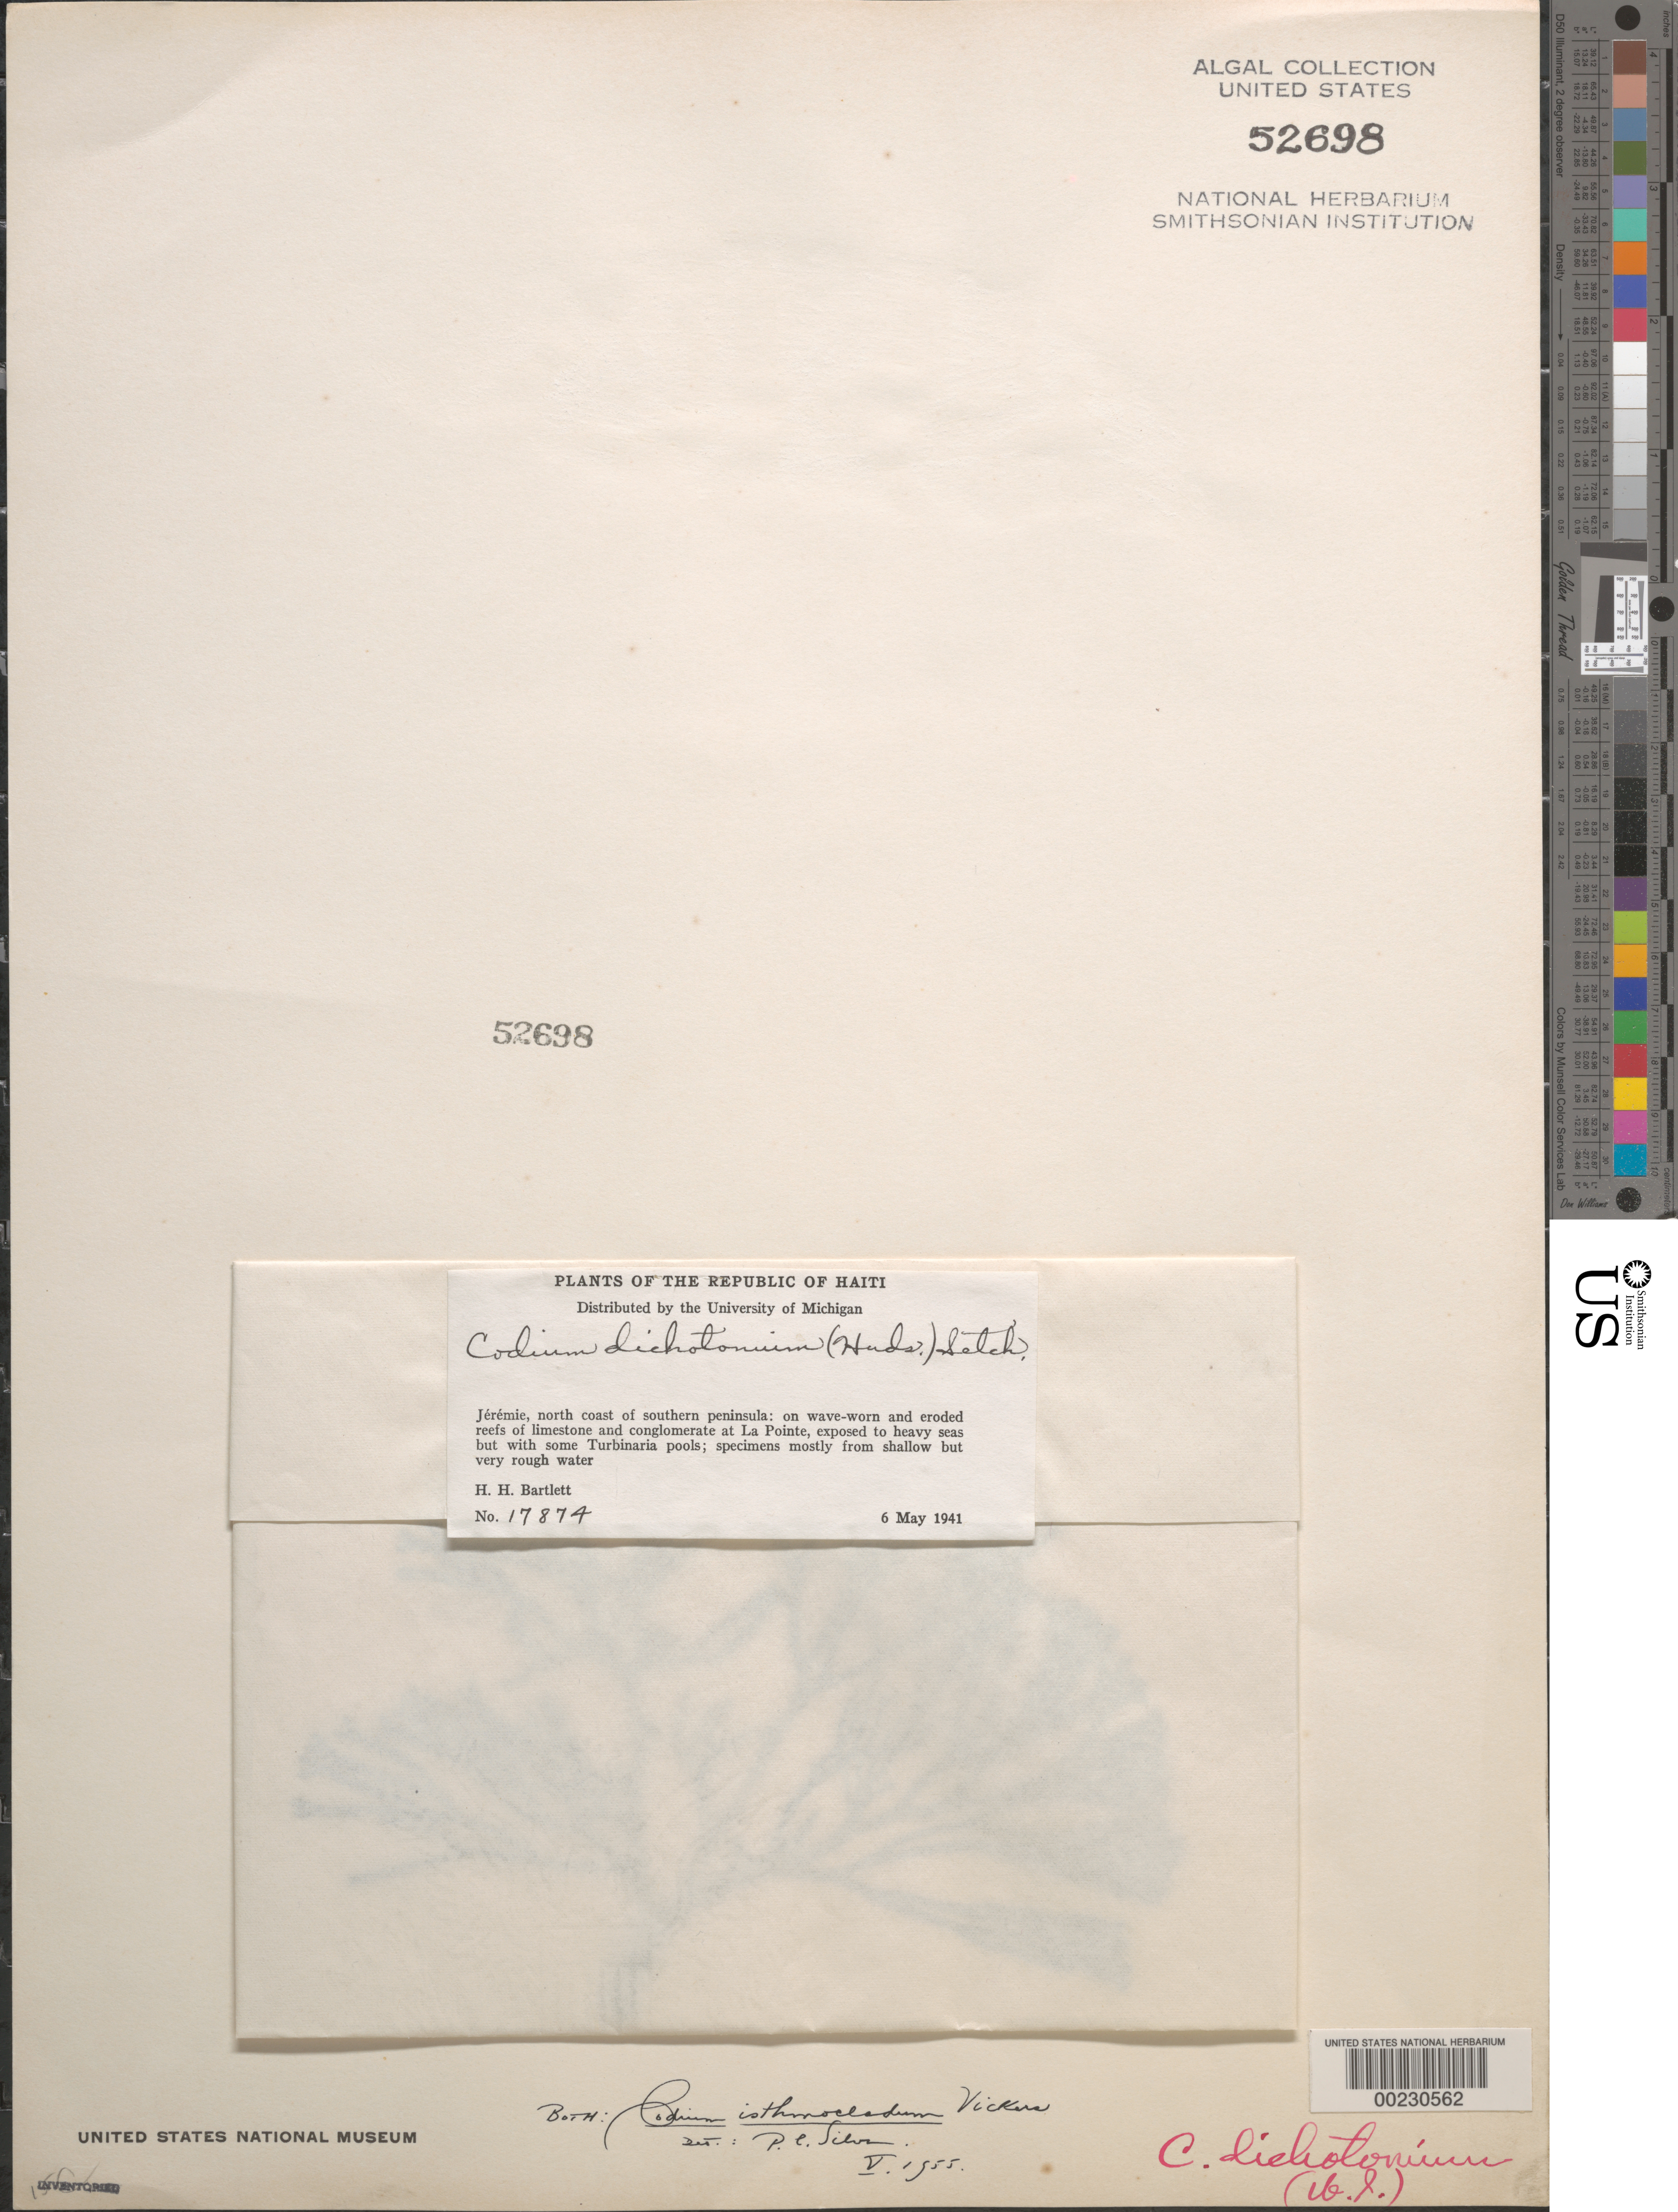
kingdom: Plantae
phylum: Chlorophyta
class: Ulvophyceae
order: Bryopsidales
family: Codiaceae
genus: Codium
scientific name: Codium isthmocladum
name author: Vickers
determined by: Silva, P. C.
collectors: H. H. Bartlett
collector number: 17874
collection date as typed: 06 May 1941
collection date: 1941-05-06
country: Haiti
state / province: Sud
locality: Jeremie, La Pointe, north coast of southern peninsula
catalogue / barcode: US 52698